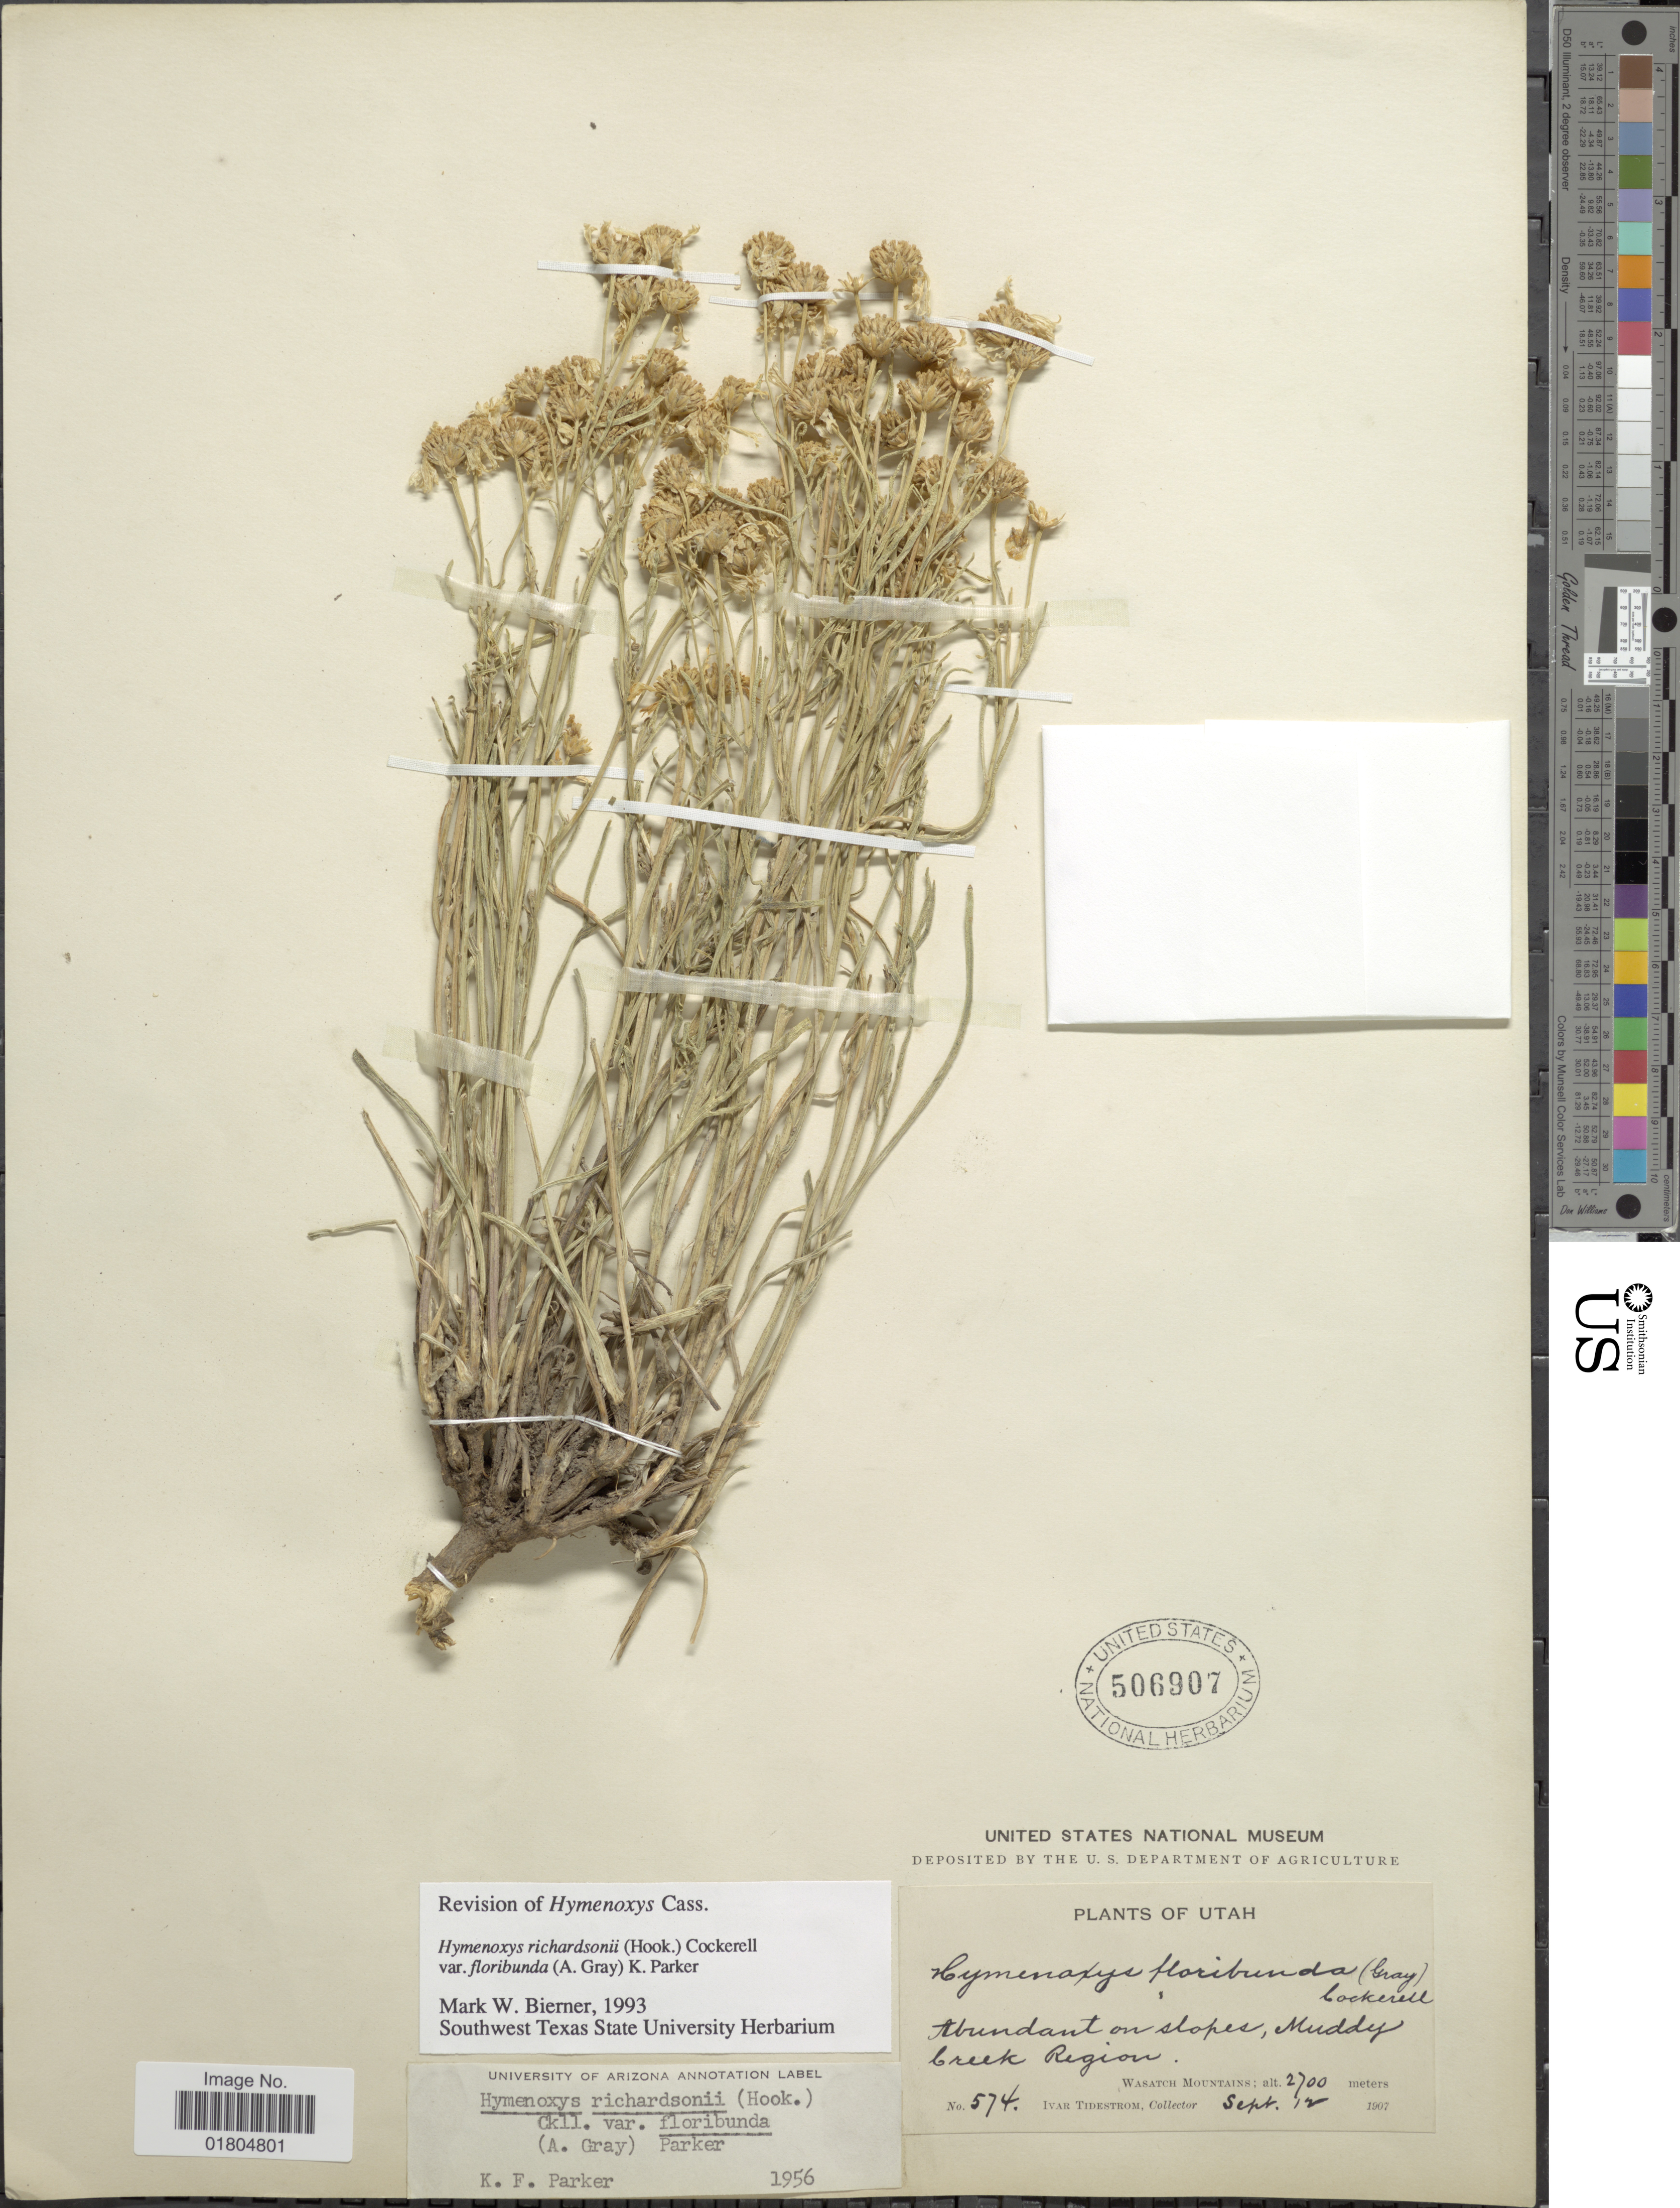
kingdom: Plantae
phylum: Tracheophyta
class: Magnoliopsida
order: Asterales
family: Asteraceae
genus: Hymenoxys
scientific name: Hymenoxys richardsonii var. floribunda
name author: (A. Gray) K.F. Parker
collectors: I. F. Tidestrom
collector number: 574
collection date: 1907-09-12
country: United States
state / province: Utah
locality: Muddy Creek Region. Wasatch Mountains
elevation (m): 2700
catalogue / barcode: US 506907